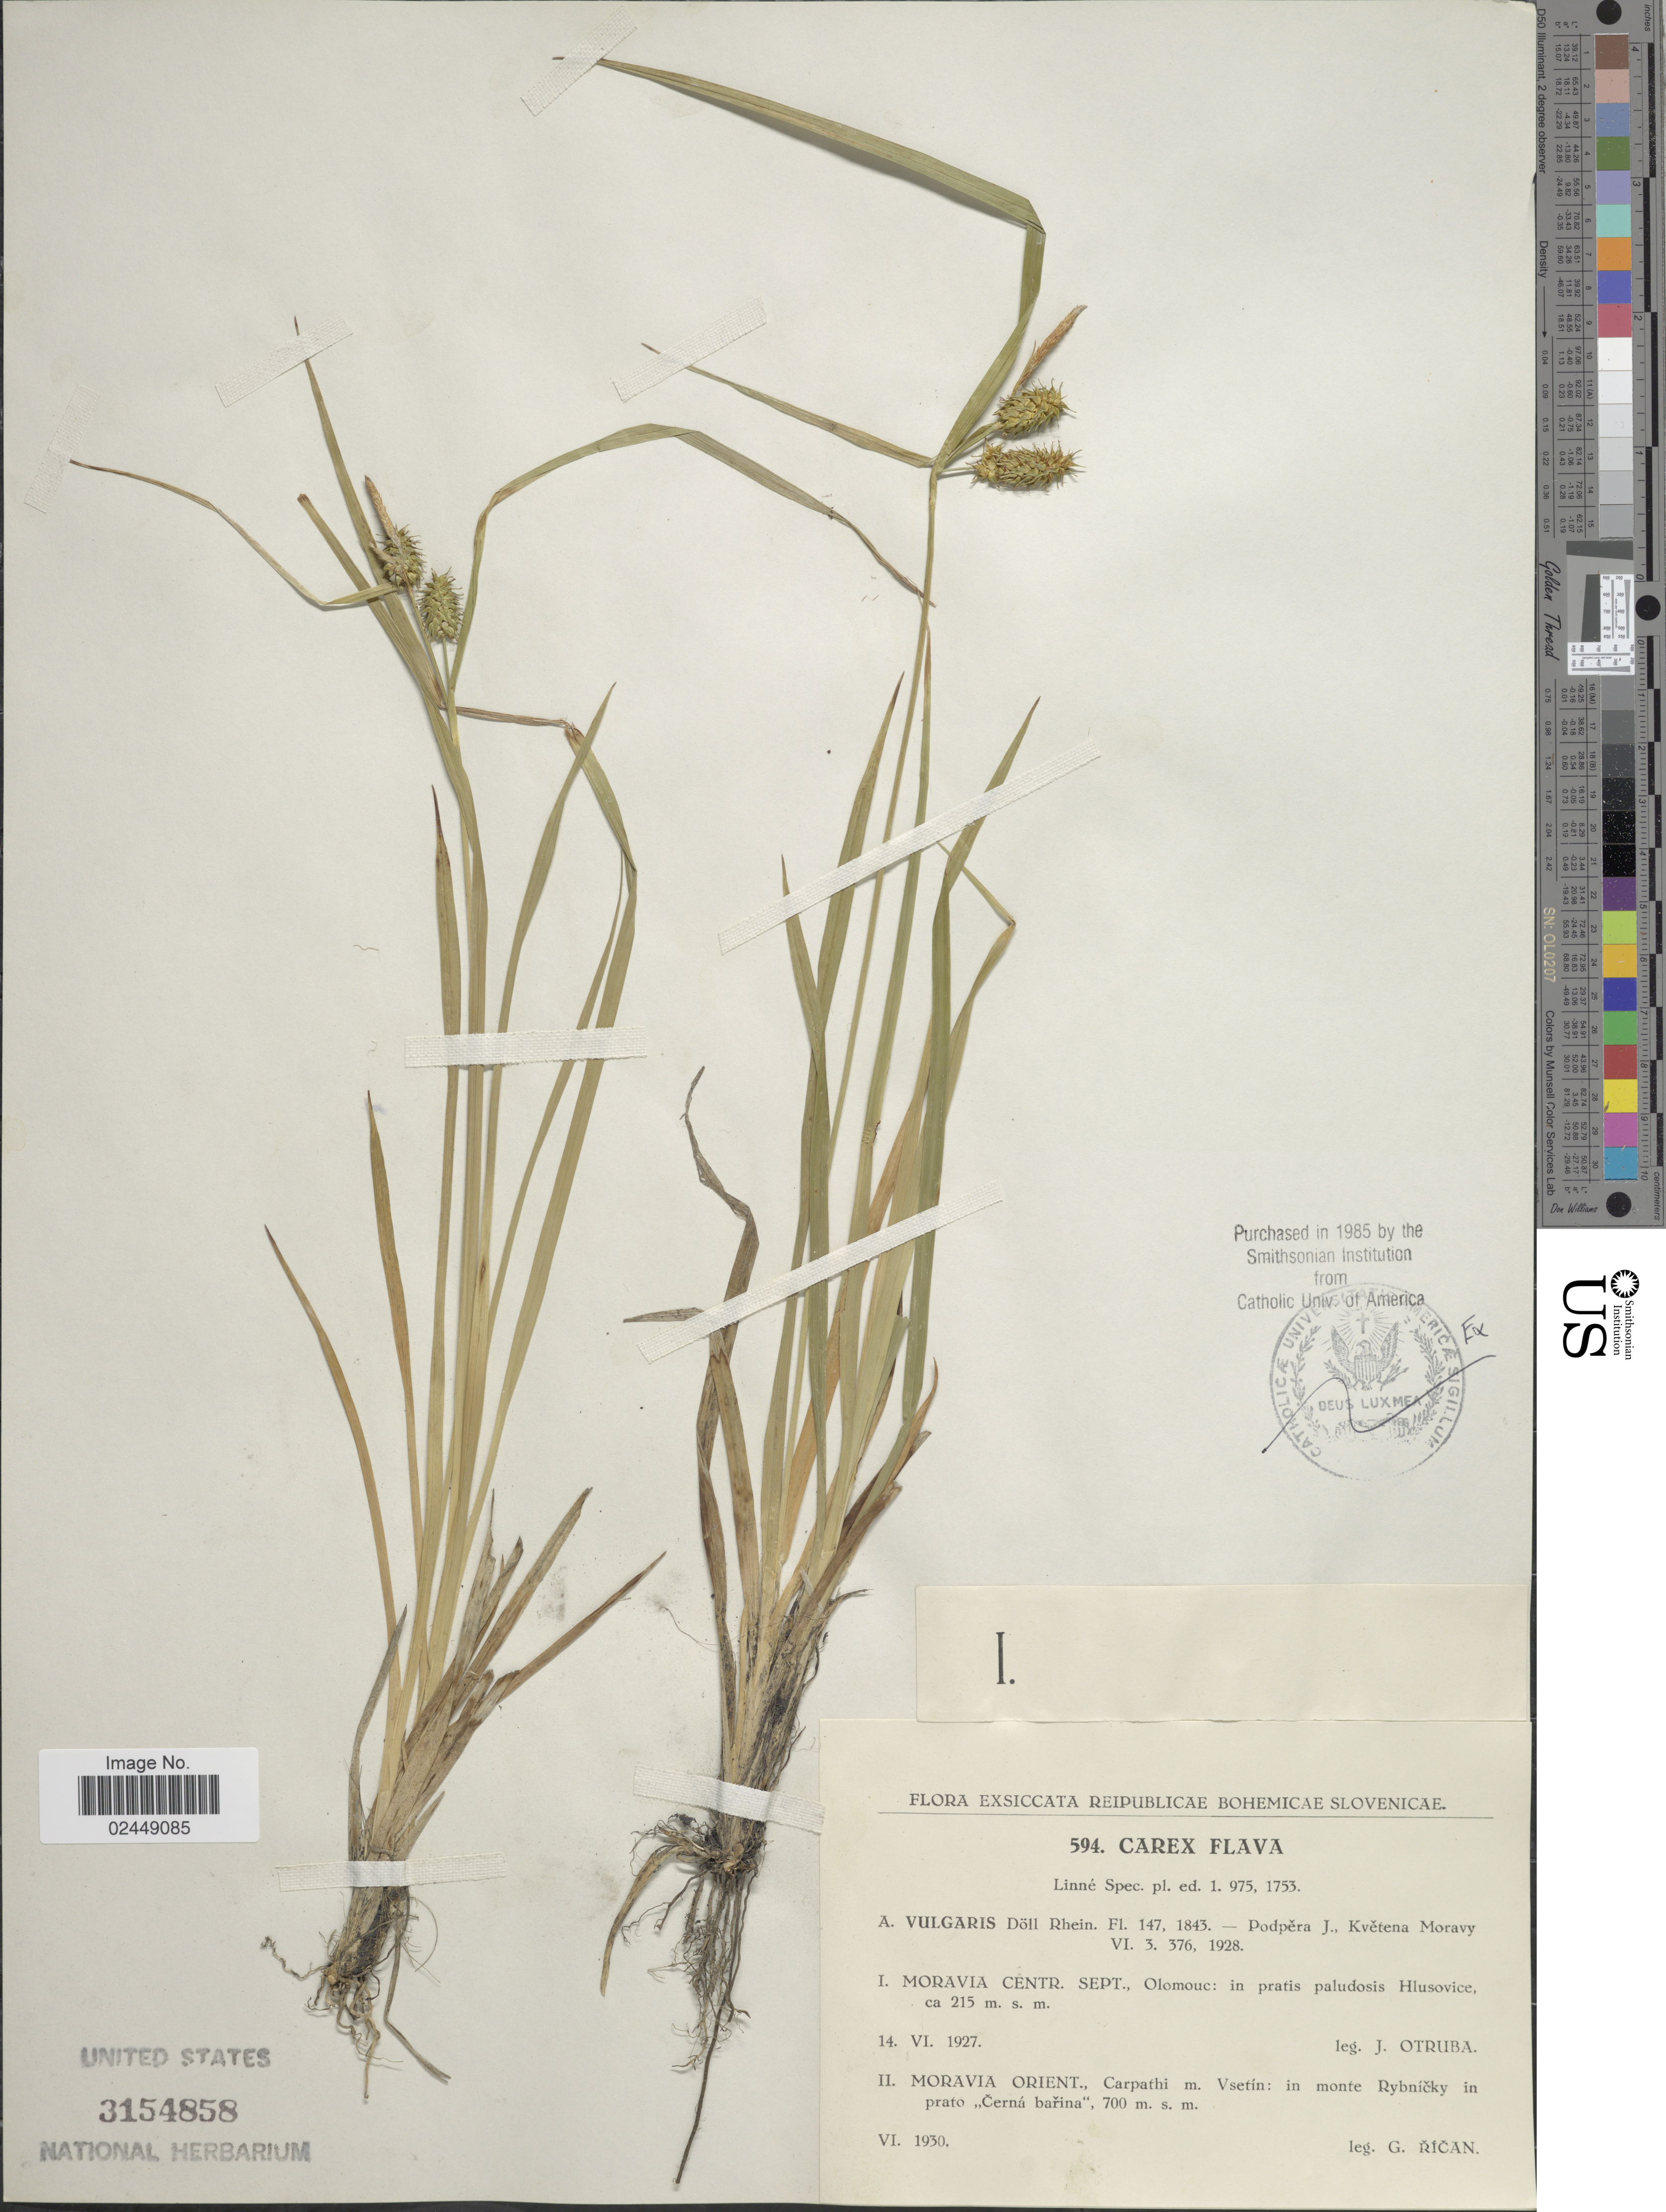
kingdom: Plantae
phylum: Tracheophyta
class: Liliopsida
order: Poales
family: Cyperaceae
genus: Carex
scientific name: Carex flava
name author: L.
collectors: J. Otruba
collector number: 594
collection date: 1927-06-14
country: Czechia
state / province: Olomouc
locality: Moravia Centr. Sept., Olomouc: in pratis paludosis Hlusovice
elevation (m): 215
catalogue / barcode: US 3154858